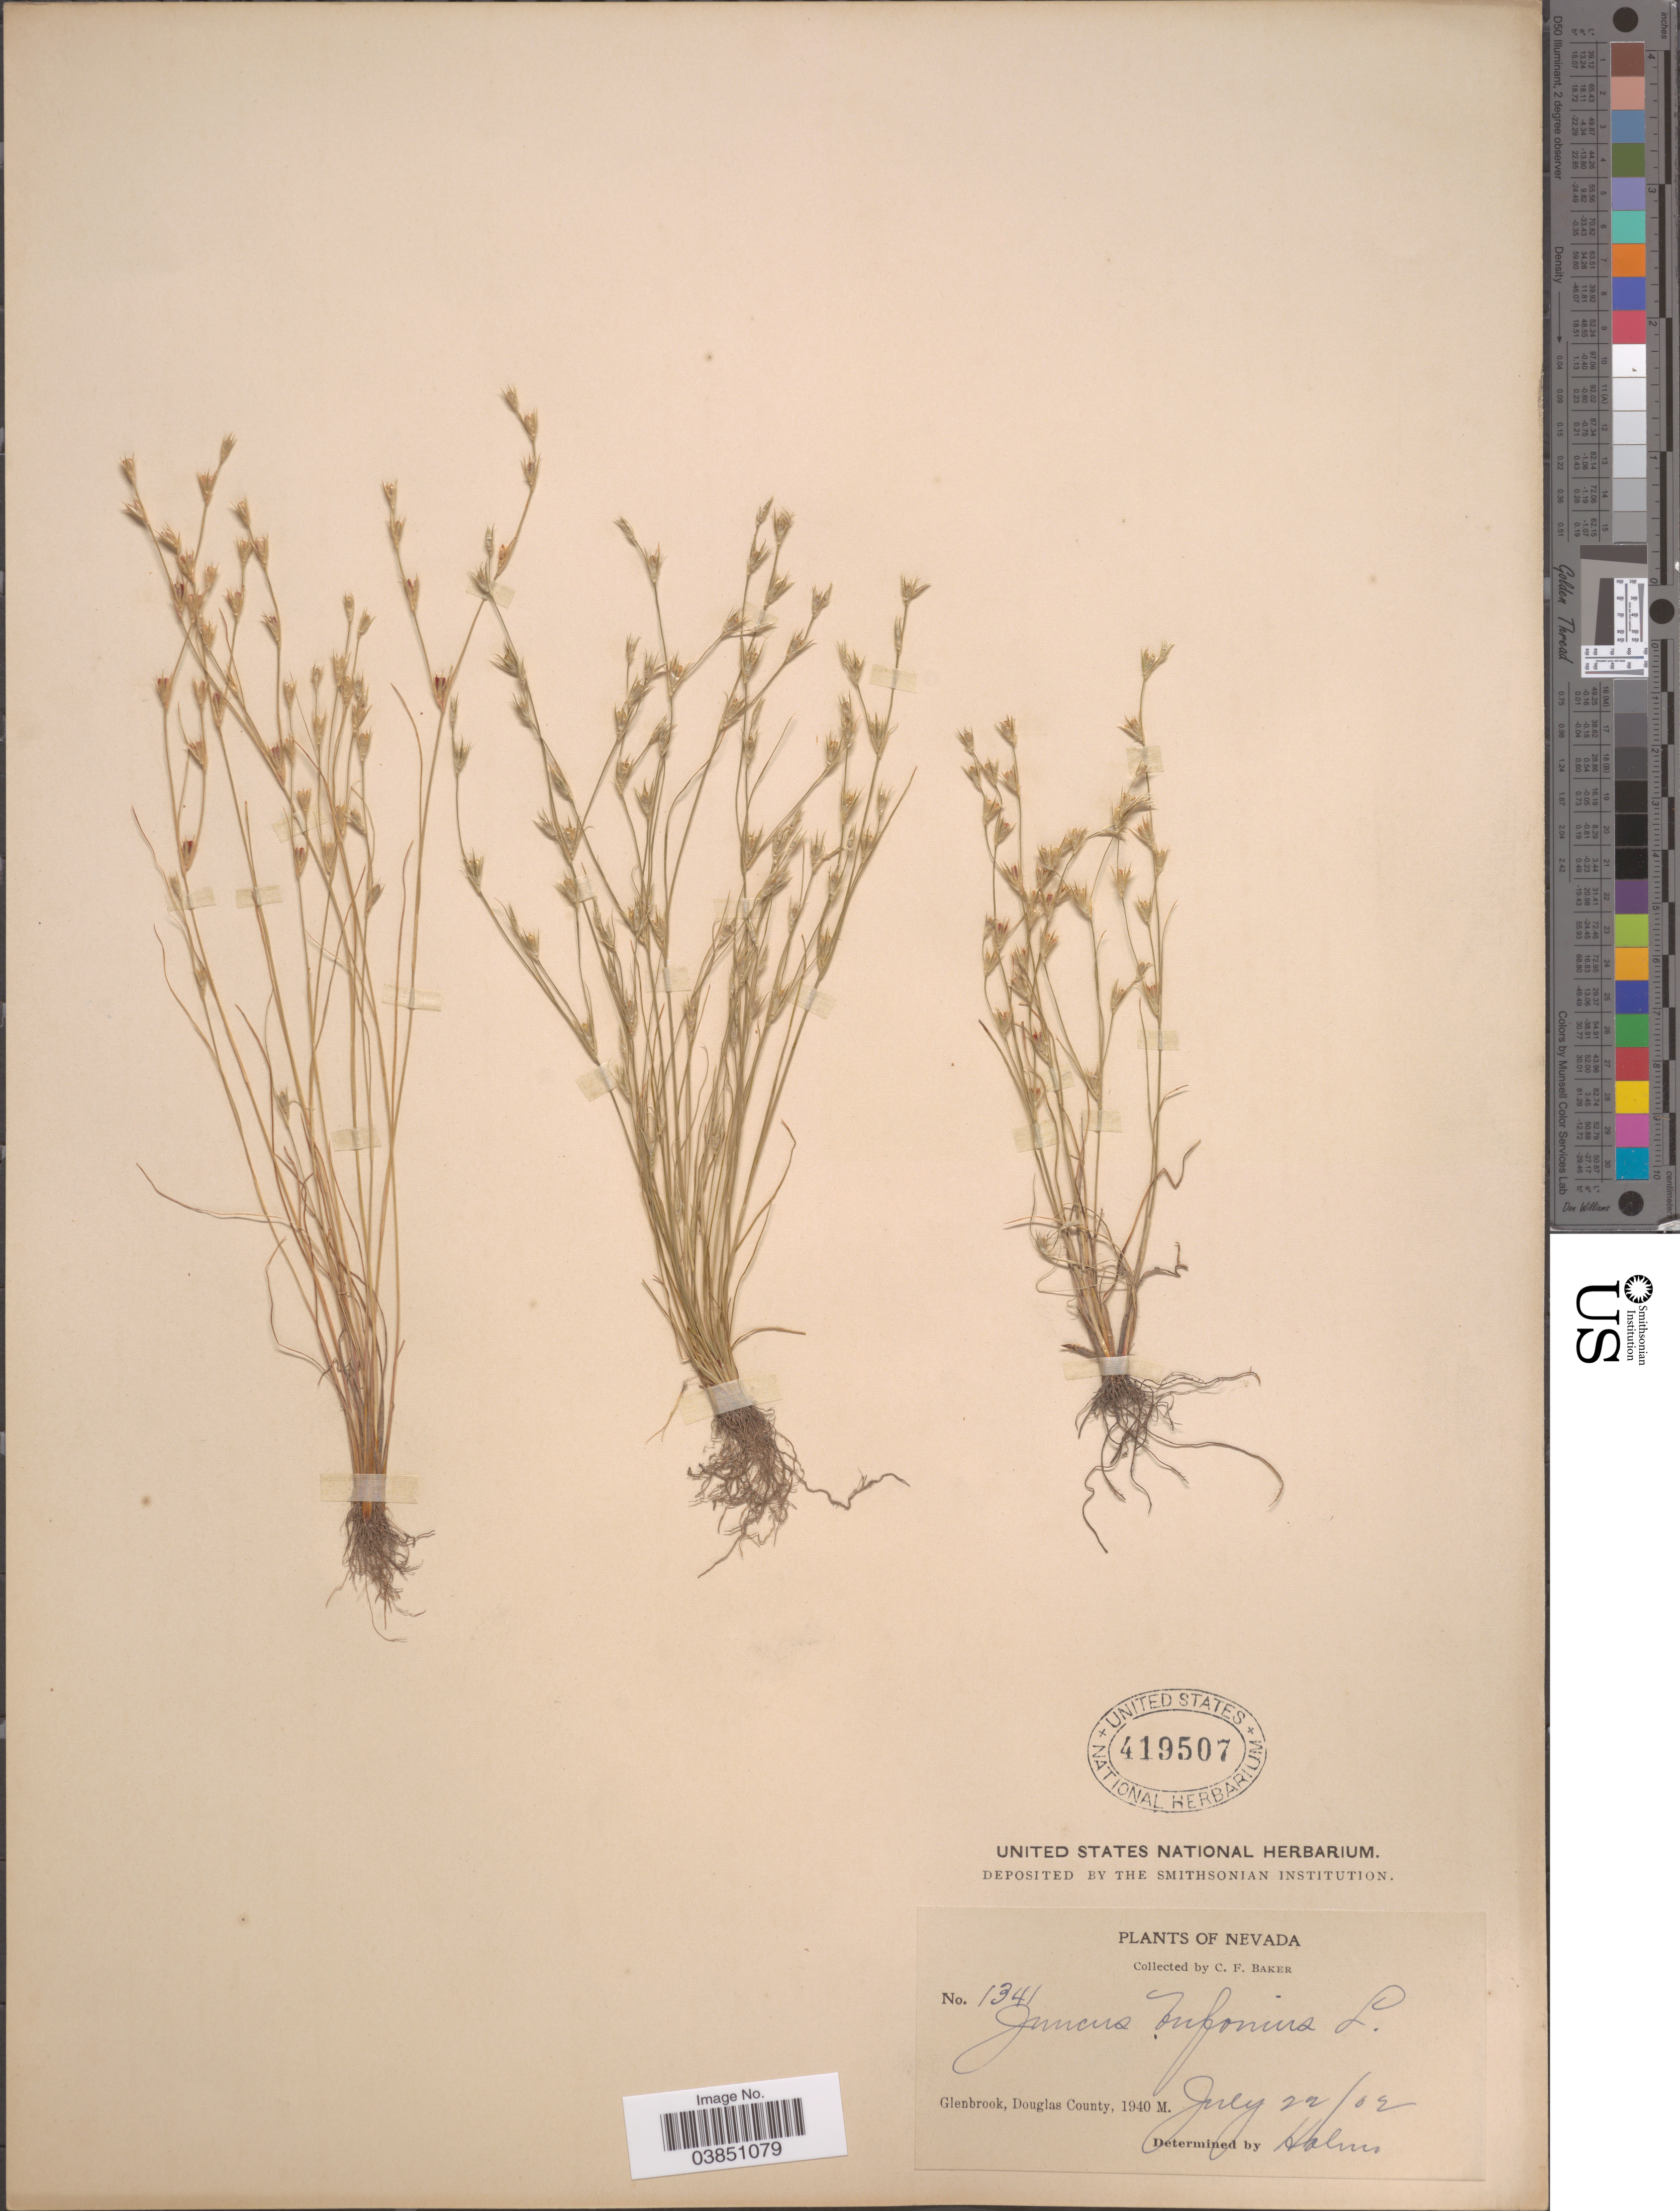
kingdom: Plantae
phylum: Tracheophyta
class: Liliopsida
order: Poales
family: Juncaceae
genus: Juncus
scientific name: Juncus bufonius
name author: L.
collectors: C. F. Baker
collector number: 1341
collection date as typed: Transcribed d/m/y: 22/7/2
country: United States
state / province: Nevada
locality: Glenbrook, Douglas County.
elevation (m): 1940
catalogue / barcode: US 419507